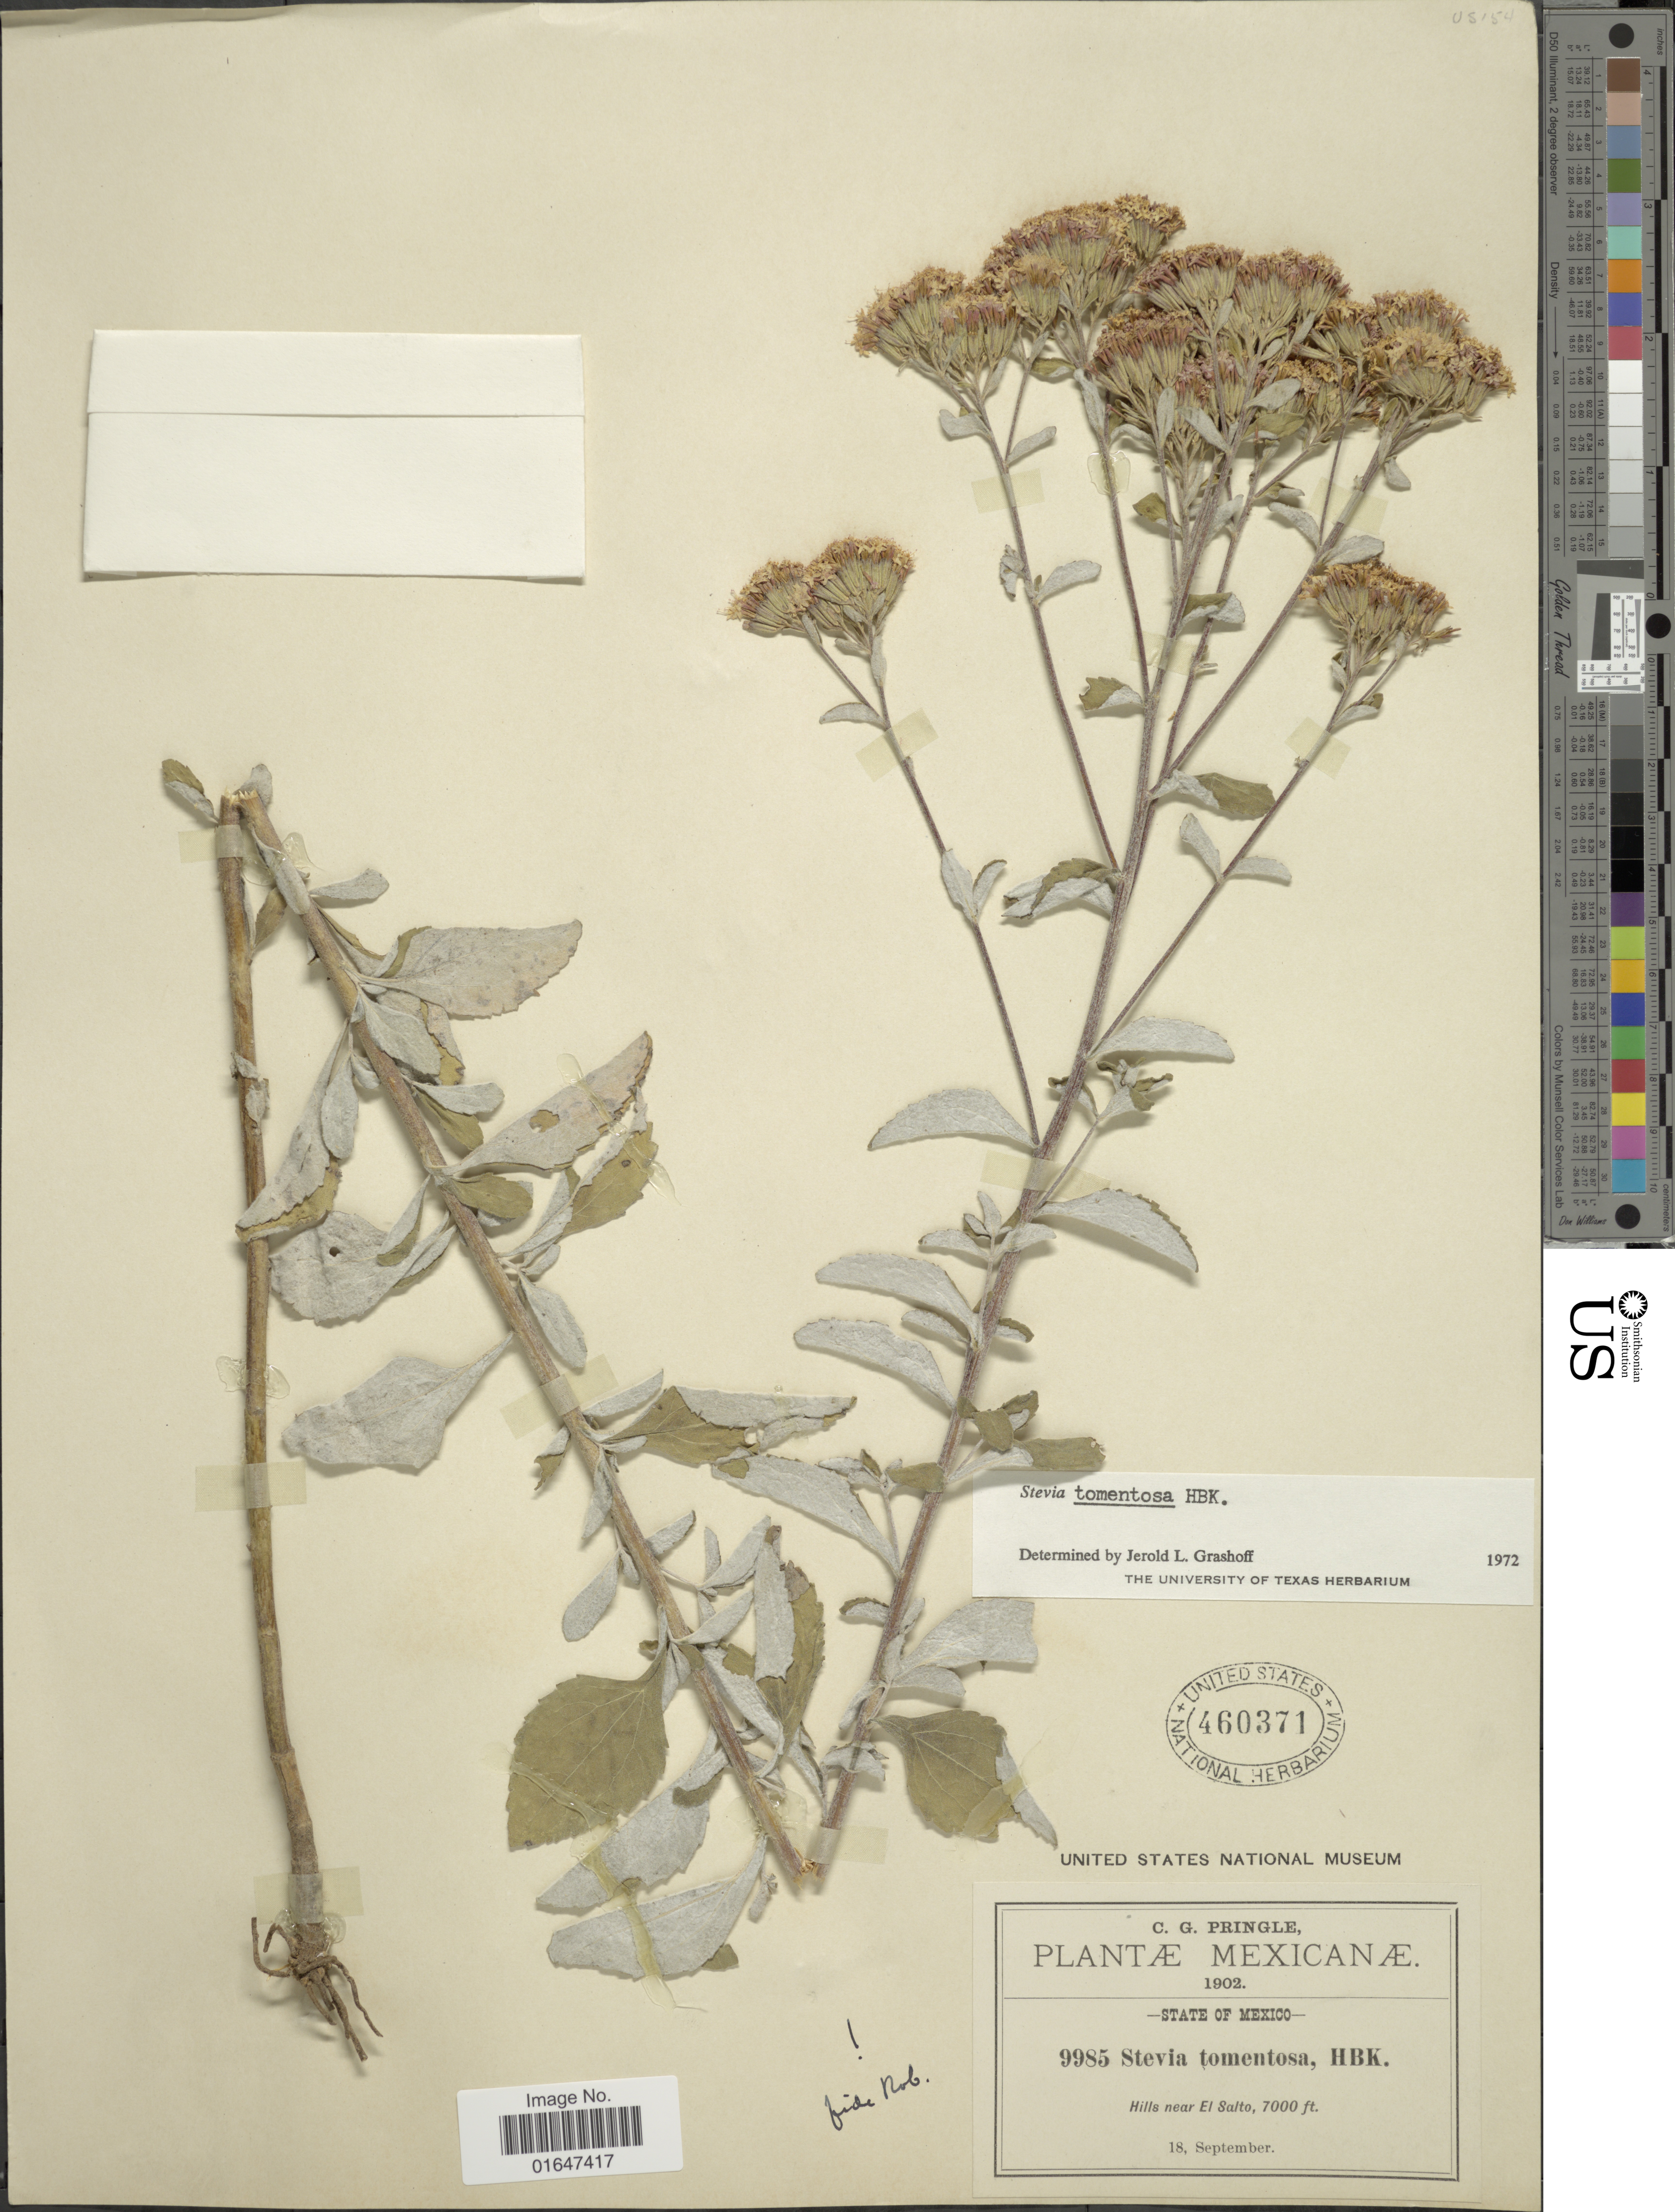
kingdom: Plantae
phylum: Tracheophyta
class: Magnoliopsida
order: Asterales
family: Asteraceae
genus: Stevia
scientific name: Stevia tomentosa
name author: Kunth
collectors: C. G. Pringle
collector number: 9985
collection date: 1902-09-18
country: Mexico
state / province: México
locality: Mexicanae, hills near El Salto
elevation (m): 2134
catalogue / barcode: US 460371